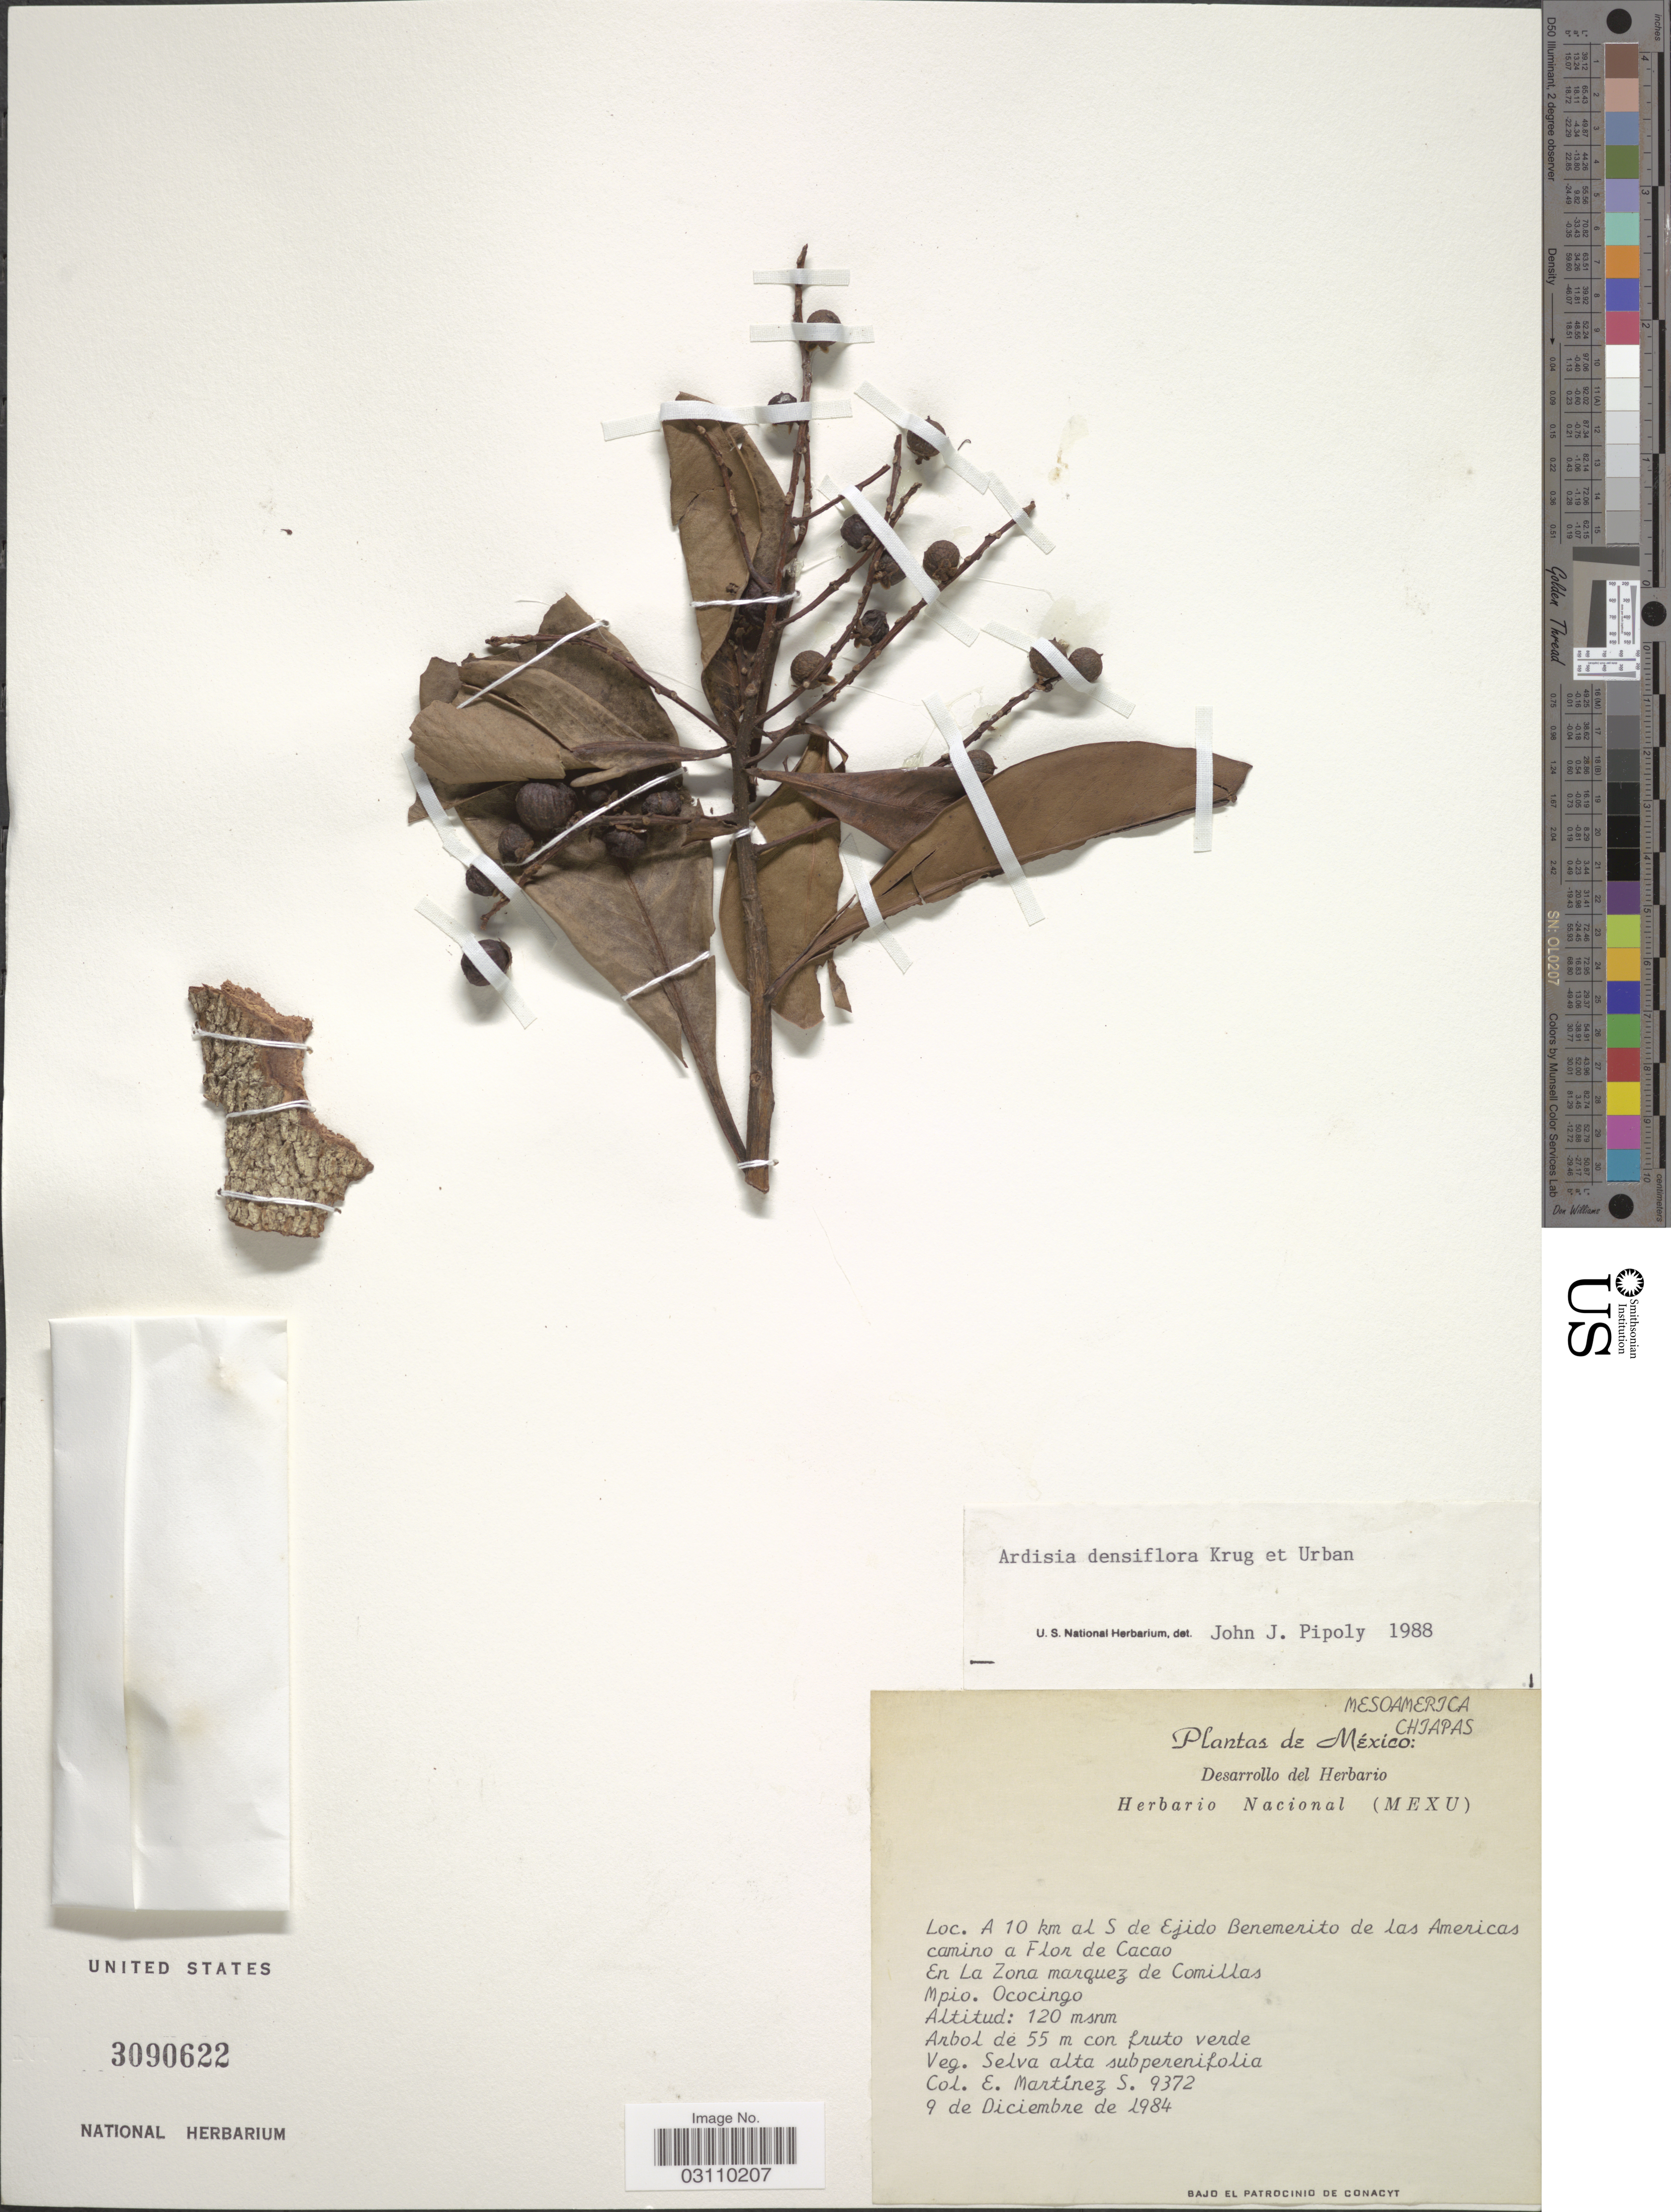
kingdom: Plantae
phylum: Tracheophyta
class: Magnoliopsida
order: Ericales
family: Primulaceae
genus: Ardisia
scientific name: Ardisia densiflora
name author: Krug & Urb.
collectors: E. M. Martínez S.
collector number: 9372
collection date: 1984-12-09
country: Mexico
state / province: Chiapas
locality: Mesoamerica, A 10 km al S de Ejido Benemerito de las Americas camino a Flor de Cacao, En La Zona marquez de Comillas, Mpio. Ococingo.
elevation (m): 120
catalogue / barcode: US 3090622